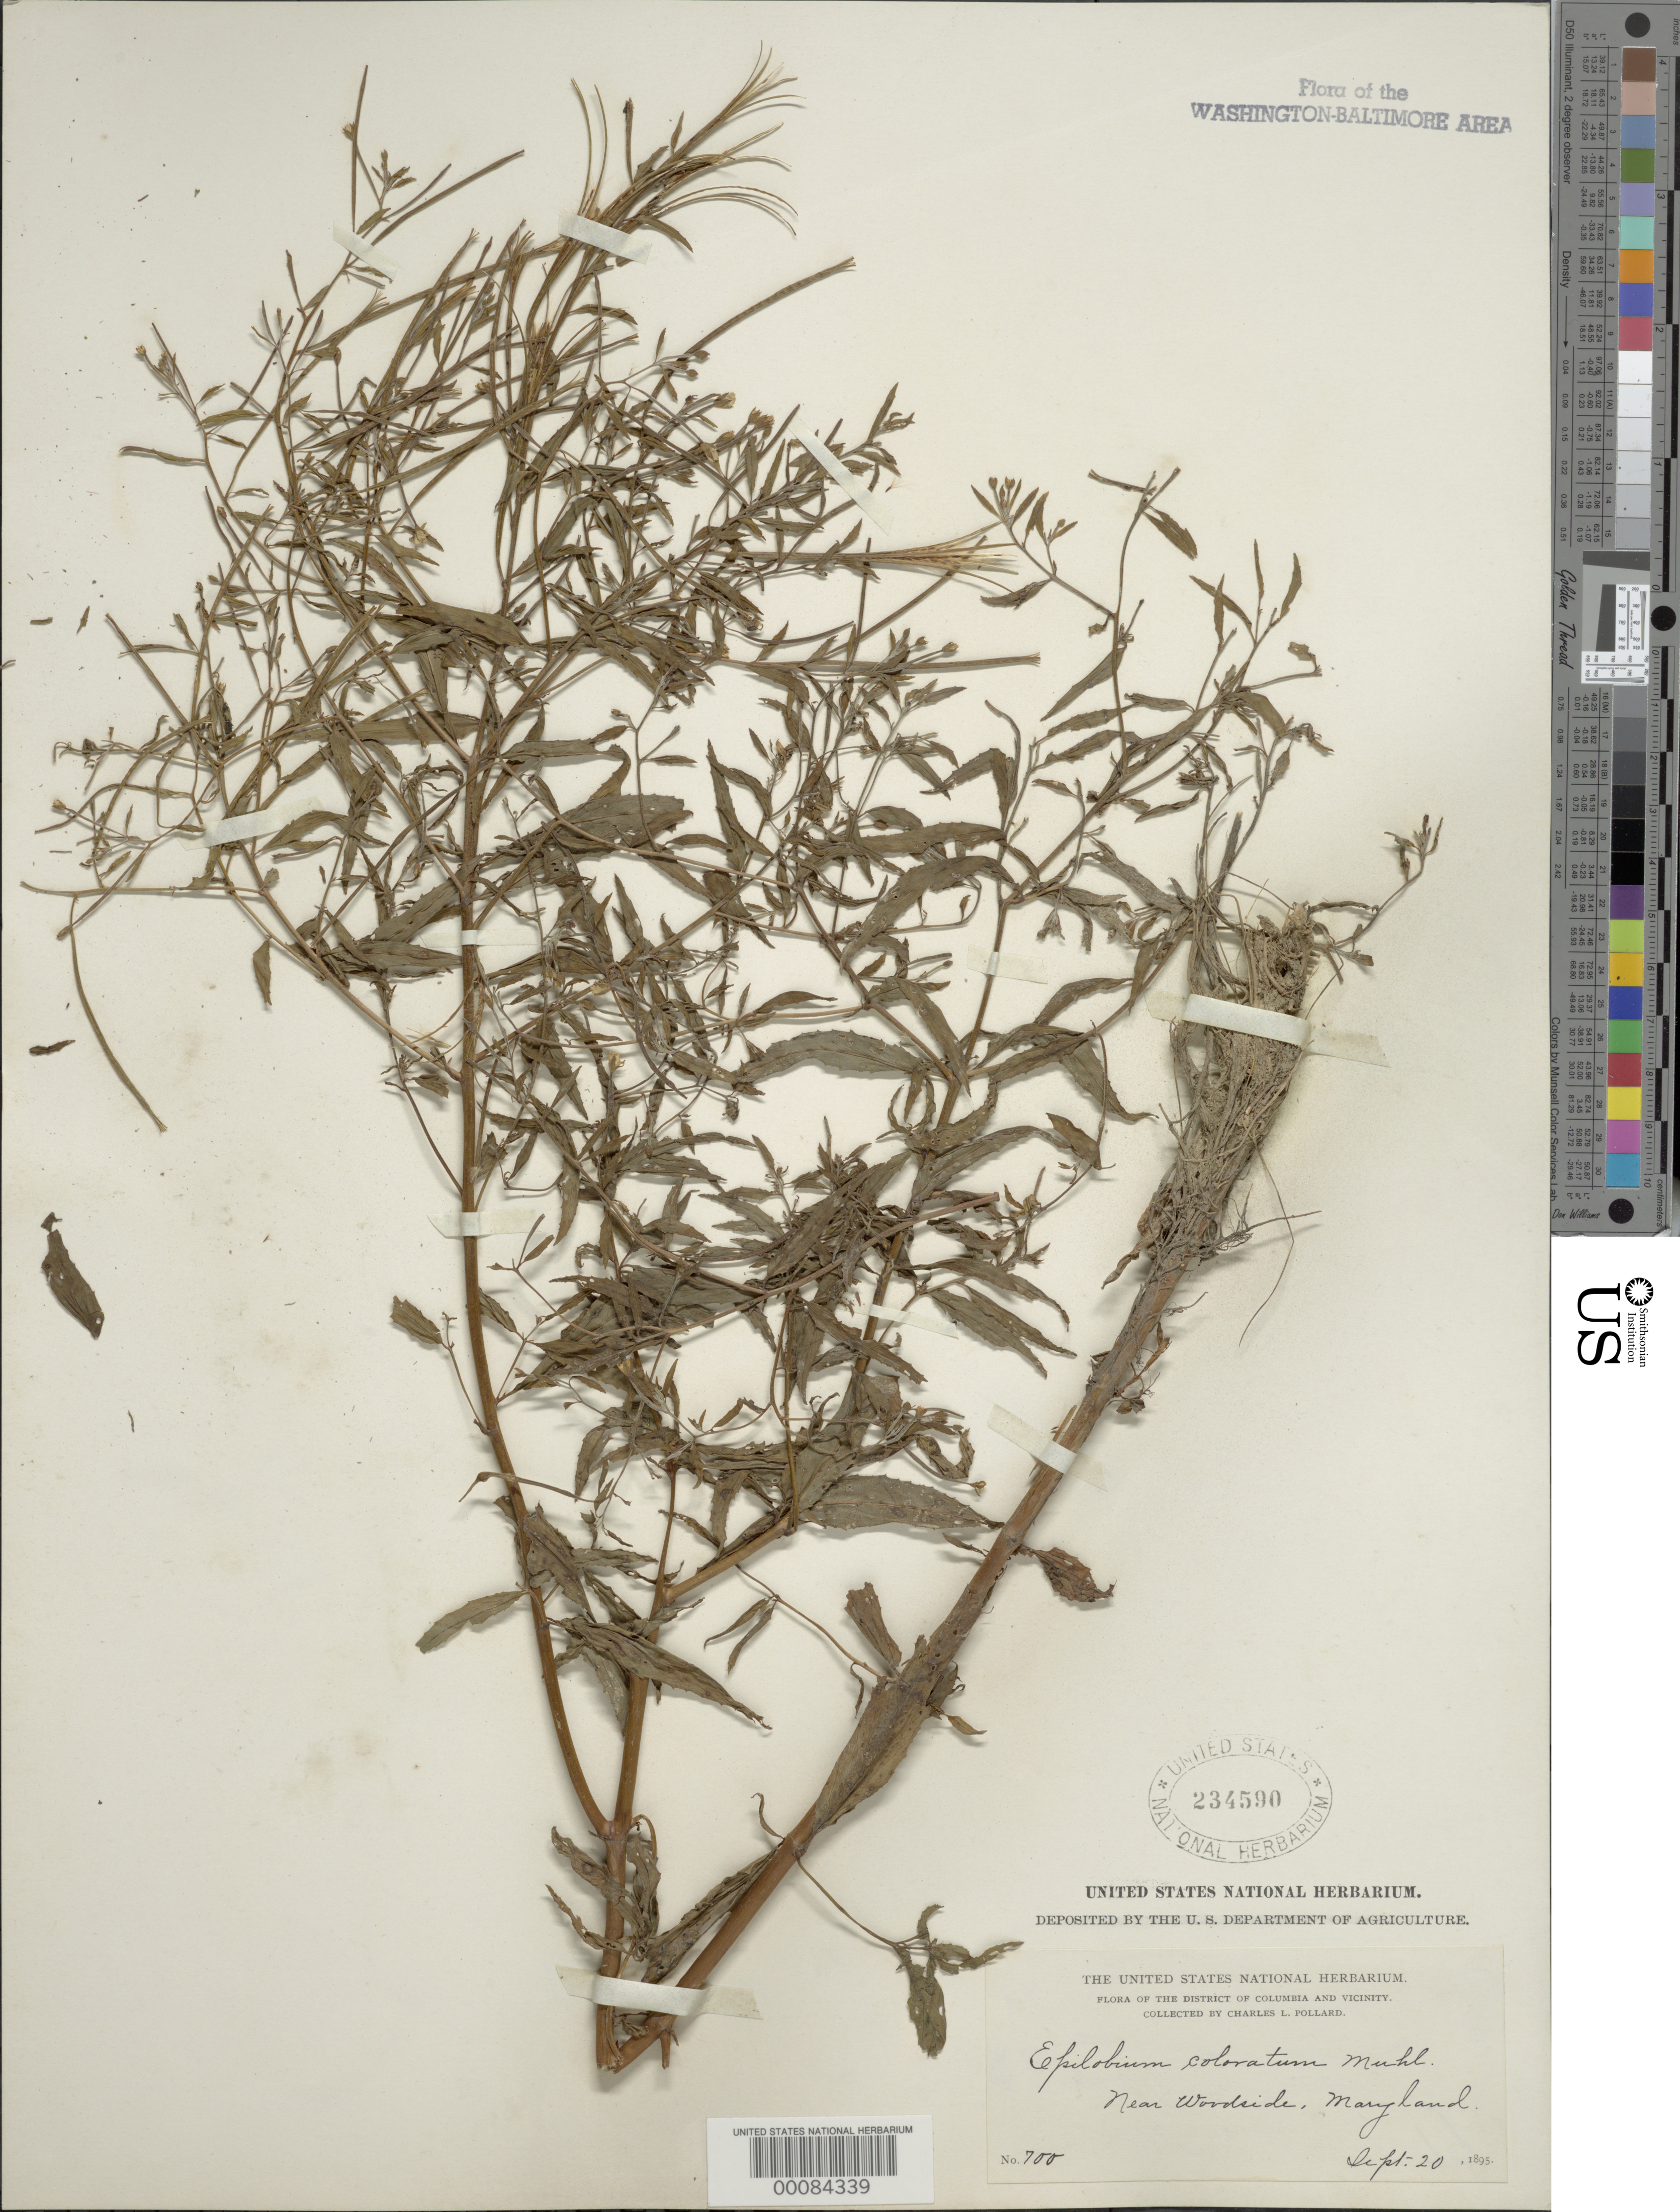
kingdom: Plantae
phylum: Tracheophyta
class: Magnoliopsida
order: Myrtales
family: Onagraceae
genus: Epilobium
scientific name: Epilobium coloratum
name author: Biehler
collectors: C. L. Pollard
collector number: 700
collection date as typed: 20 Sep 1895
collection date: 1895-09-20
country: United States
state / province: Maryland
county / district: Montgomery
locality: Woodside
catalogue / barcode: US 234590